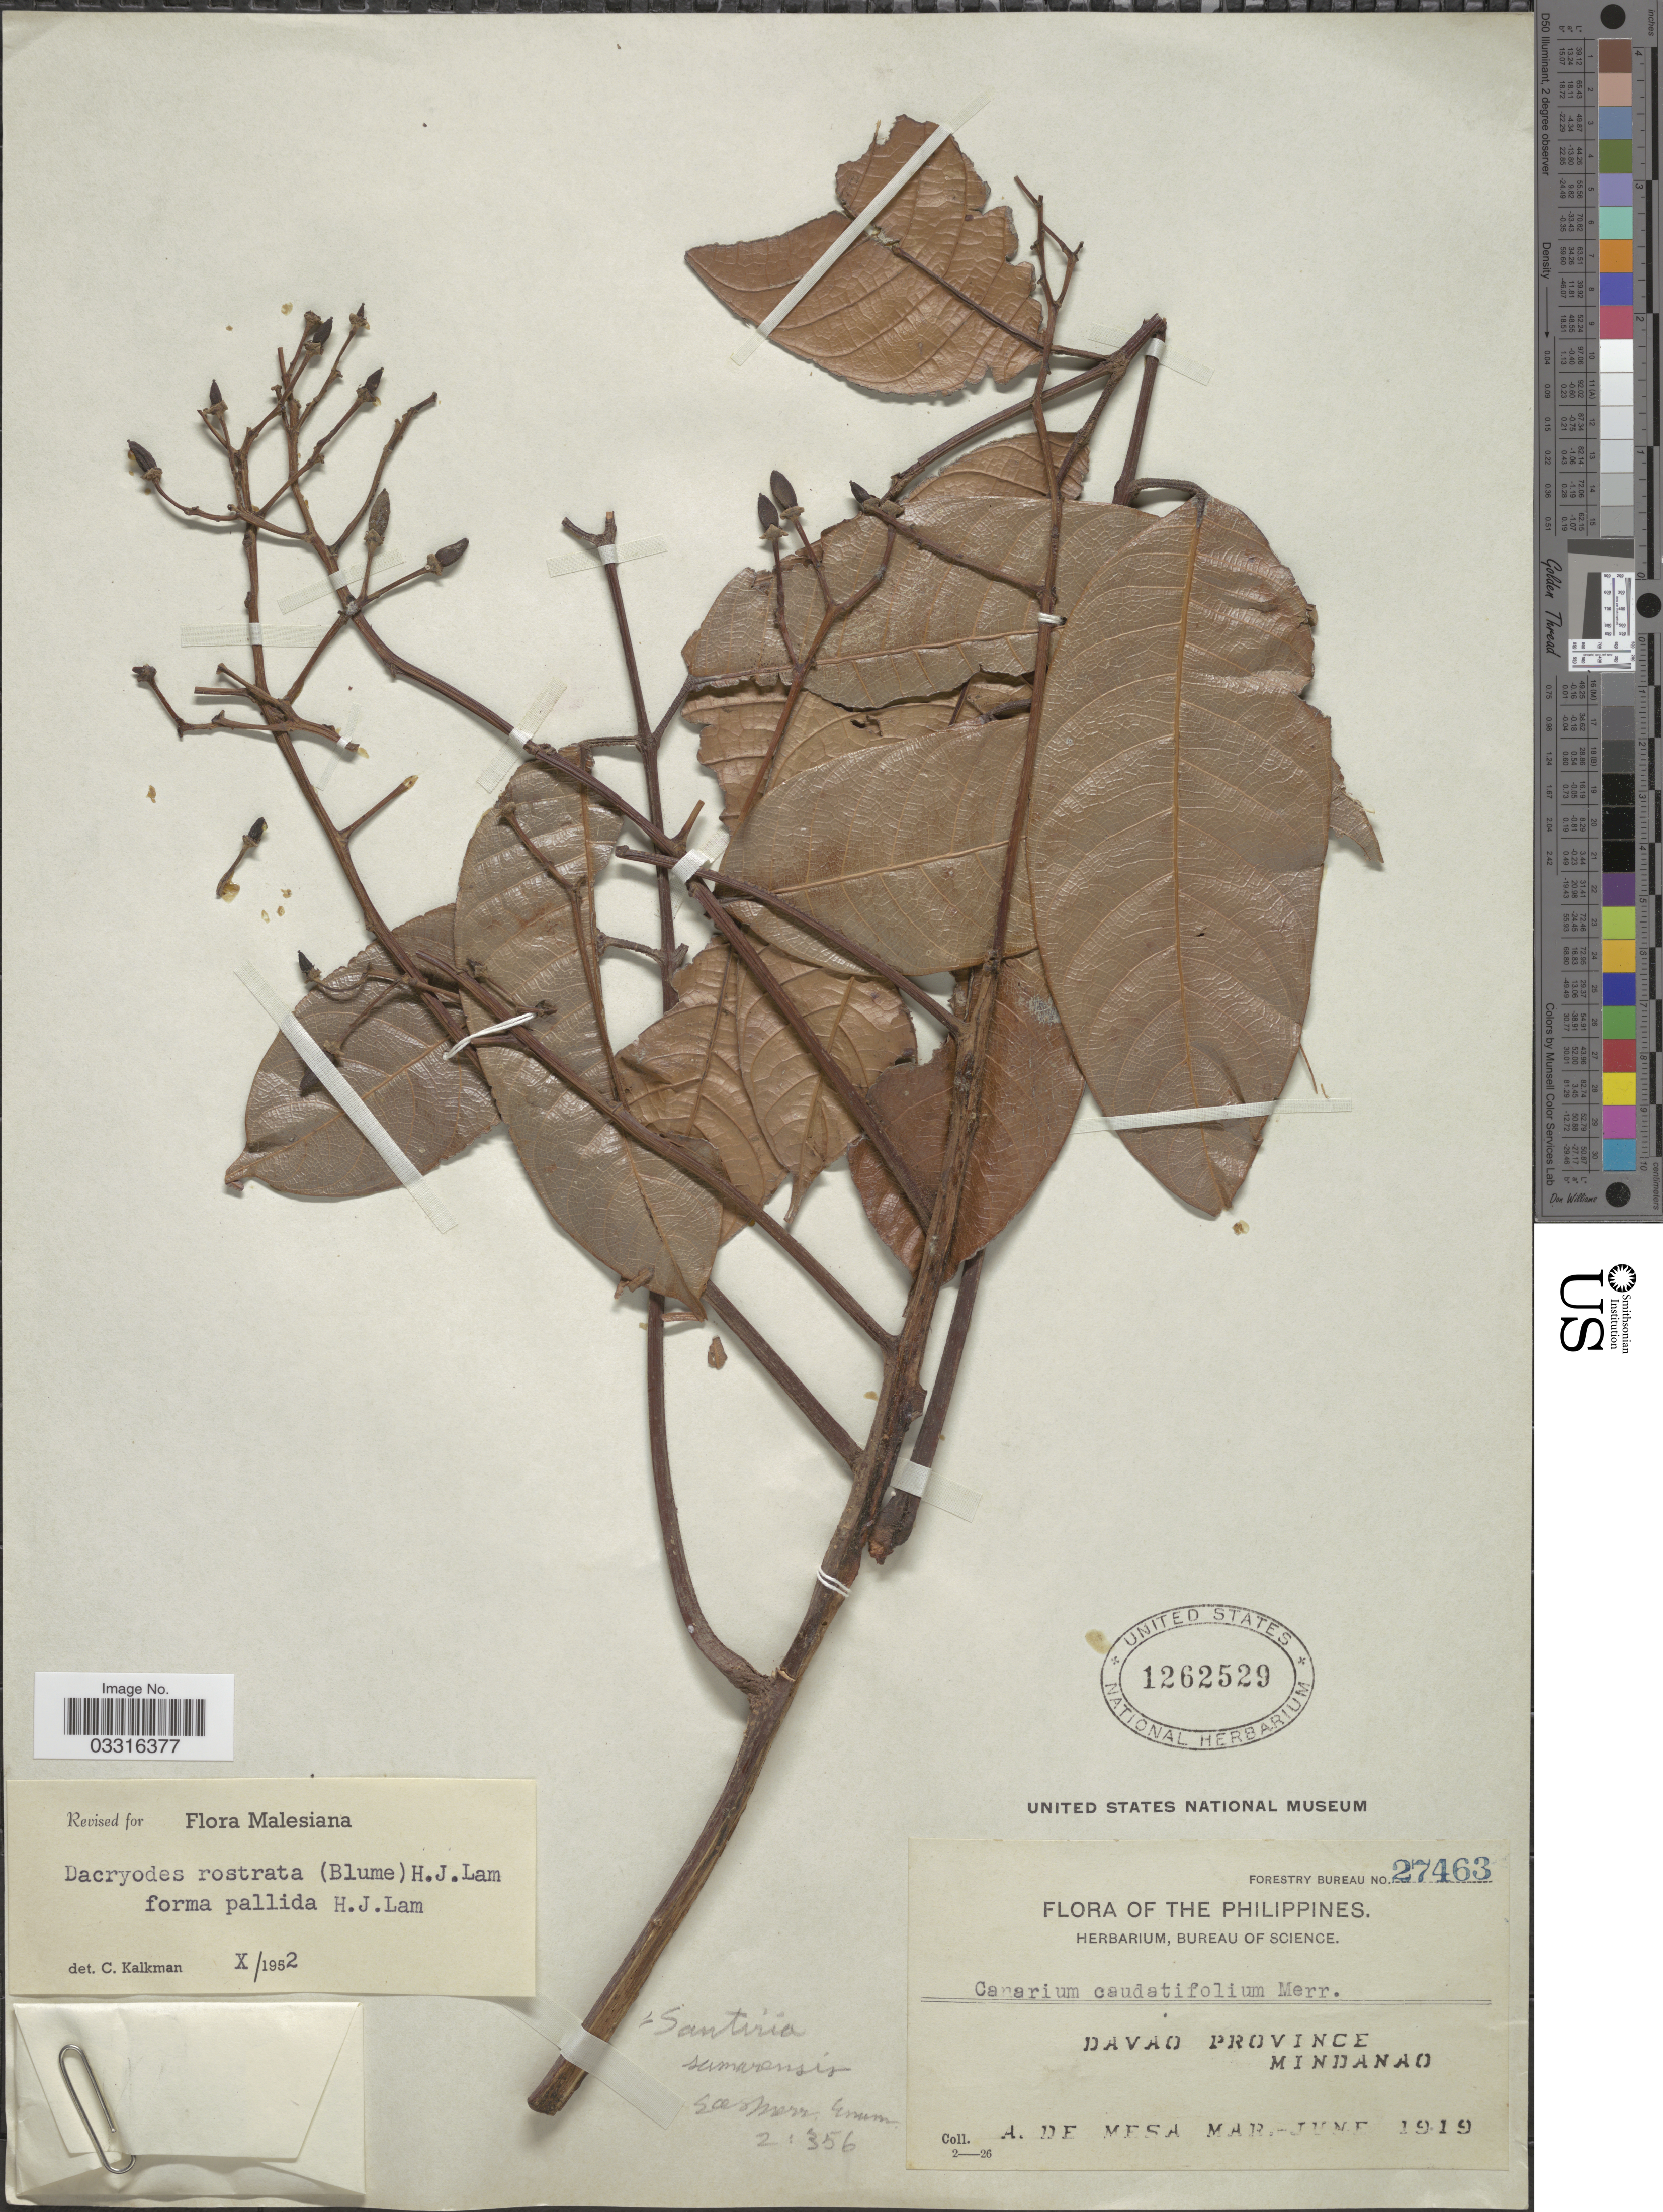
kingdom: Plantae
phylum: Tracheophyta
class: Magnoliopsida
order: Sapindales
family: Burseraceae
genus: Dacryodes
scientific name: Dacryodes rostrata f. pallida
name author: H.J. Lam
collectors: A. De Mesa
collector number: Forestry Bureau 27463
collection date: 1919-03/1919-06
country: Philippines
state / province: Davao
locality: Mindanao.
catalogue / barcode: US 1262529